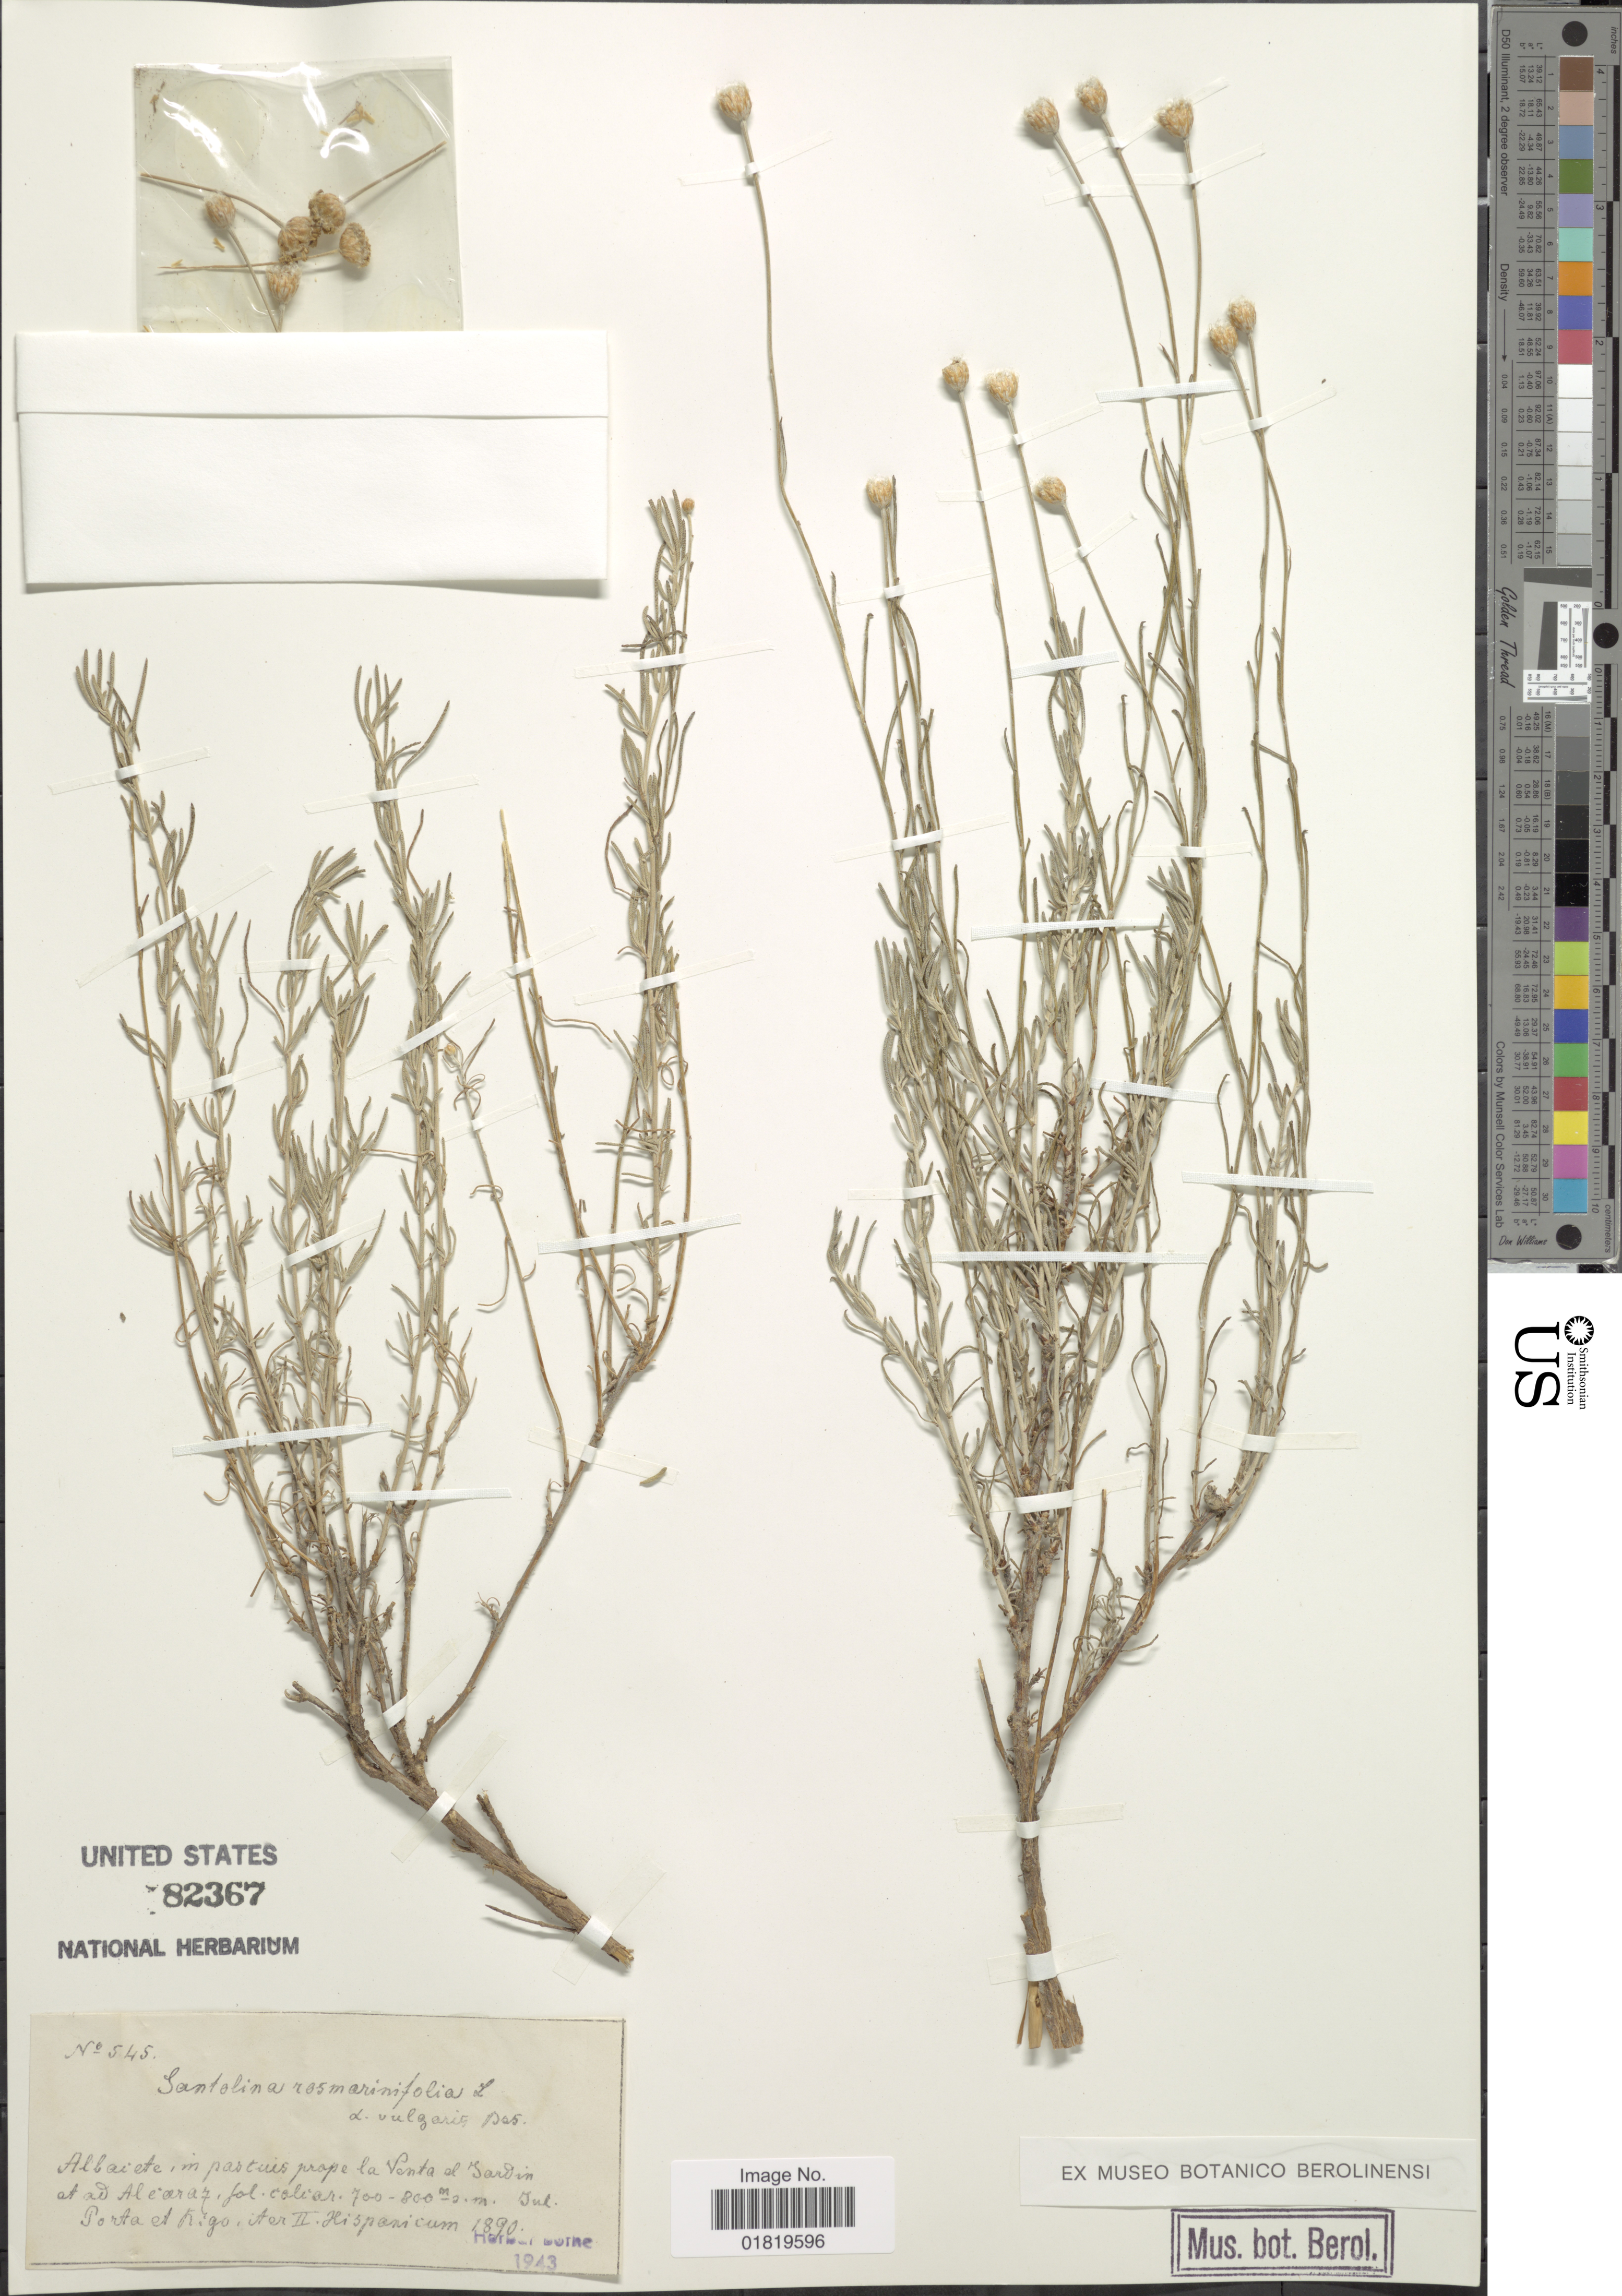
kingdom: Plantae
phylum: Tracheophyta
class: Magnoliopsida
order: Asterales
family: Asteraceae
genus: Santolina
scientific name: Santolina rosmarinifolia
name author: L.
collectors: Porta & -. Frigo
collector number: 545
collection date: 1890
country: Spain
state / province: Castilla-La Mancha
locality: Albacete prope la Venta el Jardin et ad Alcaraz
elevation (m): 700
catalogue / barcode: US 82367